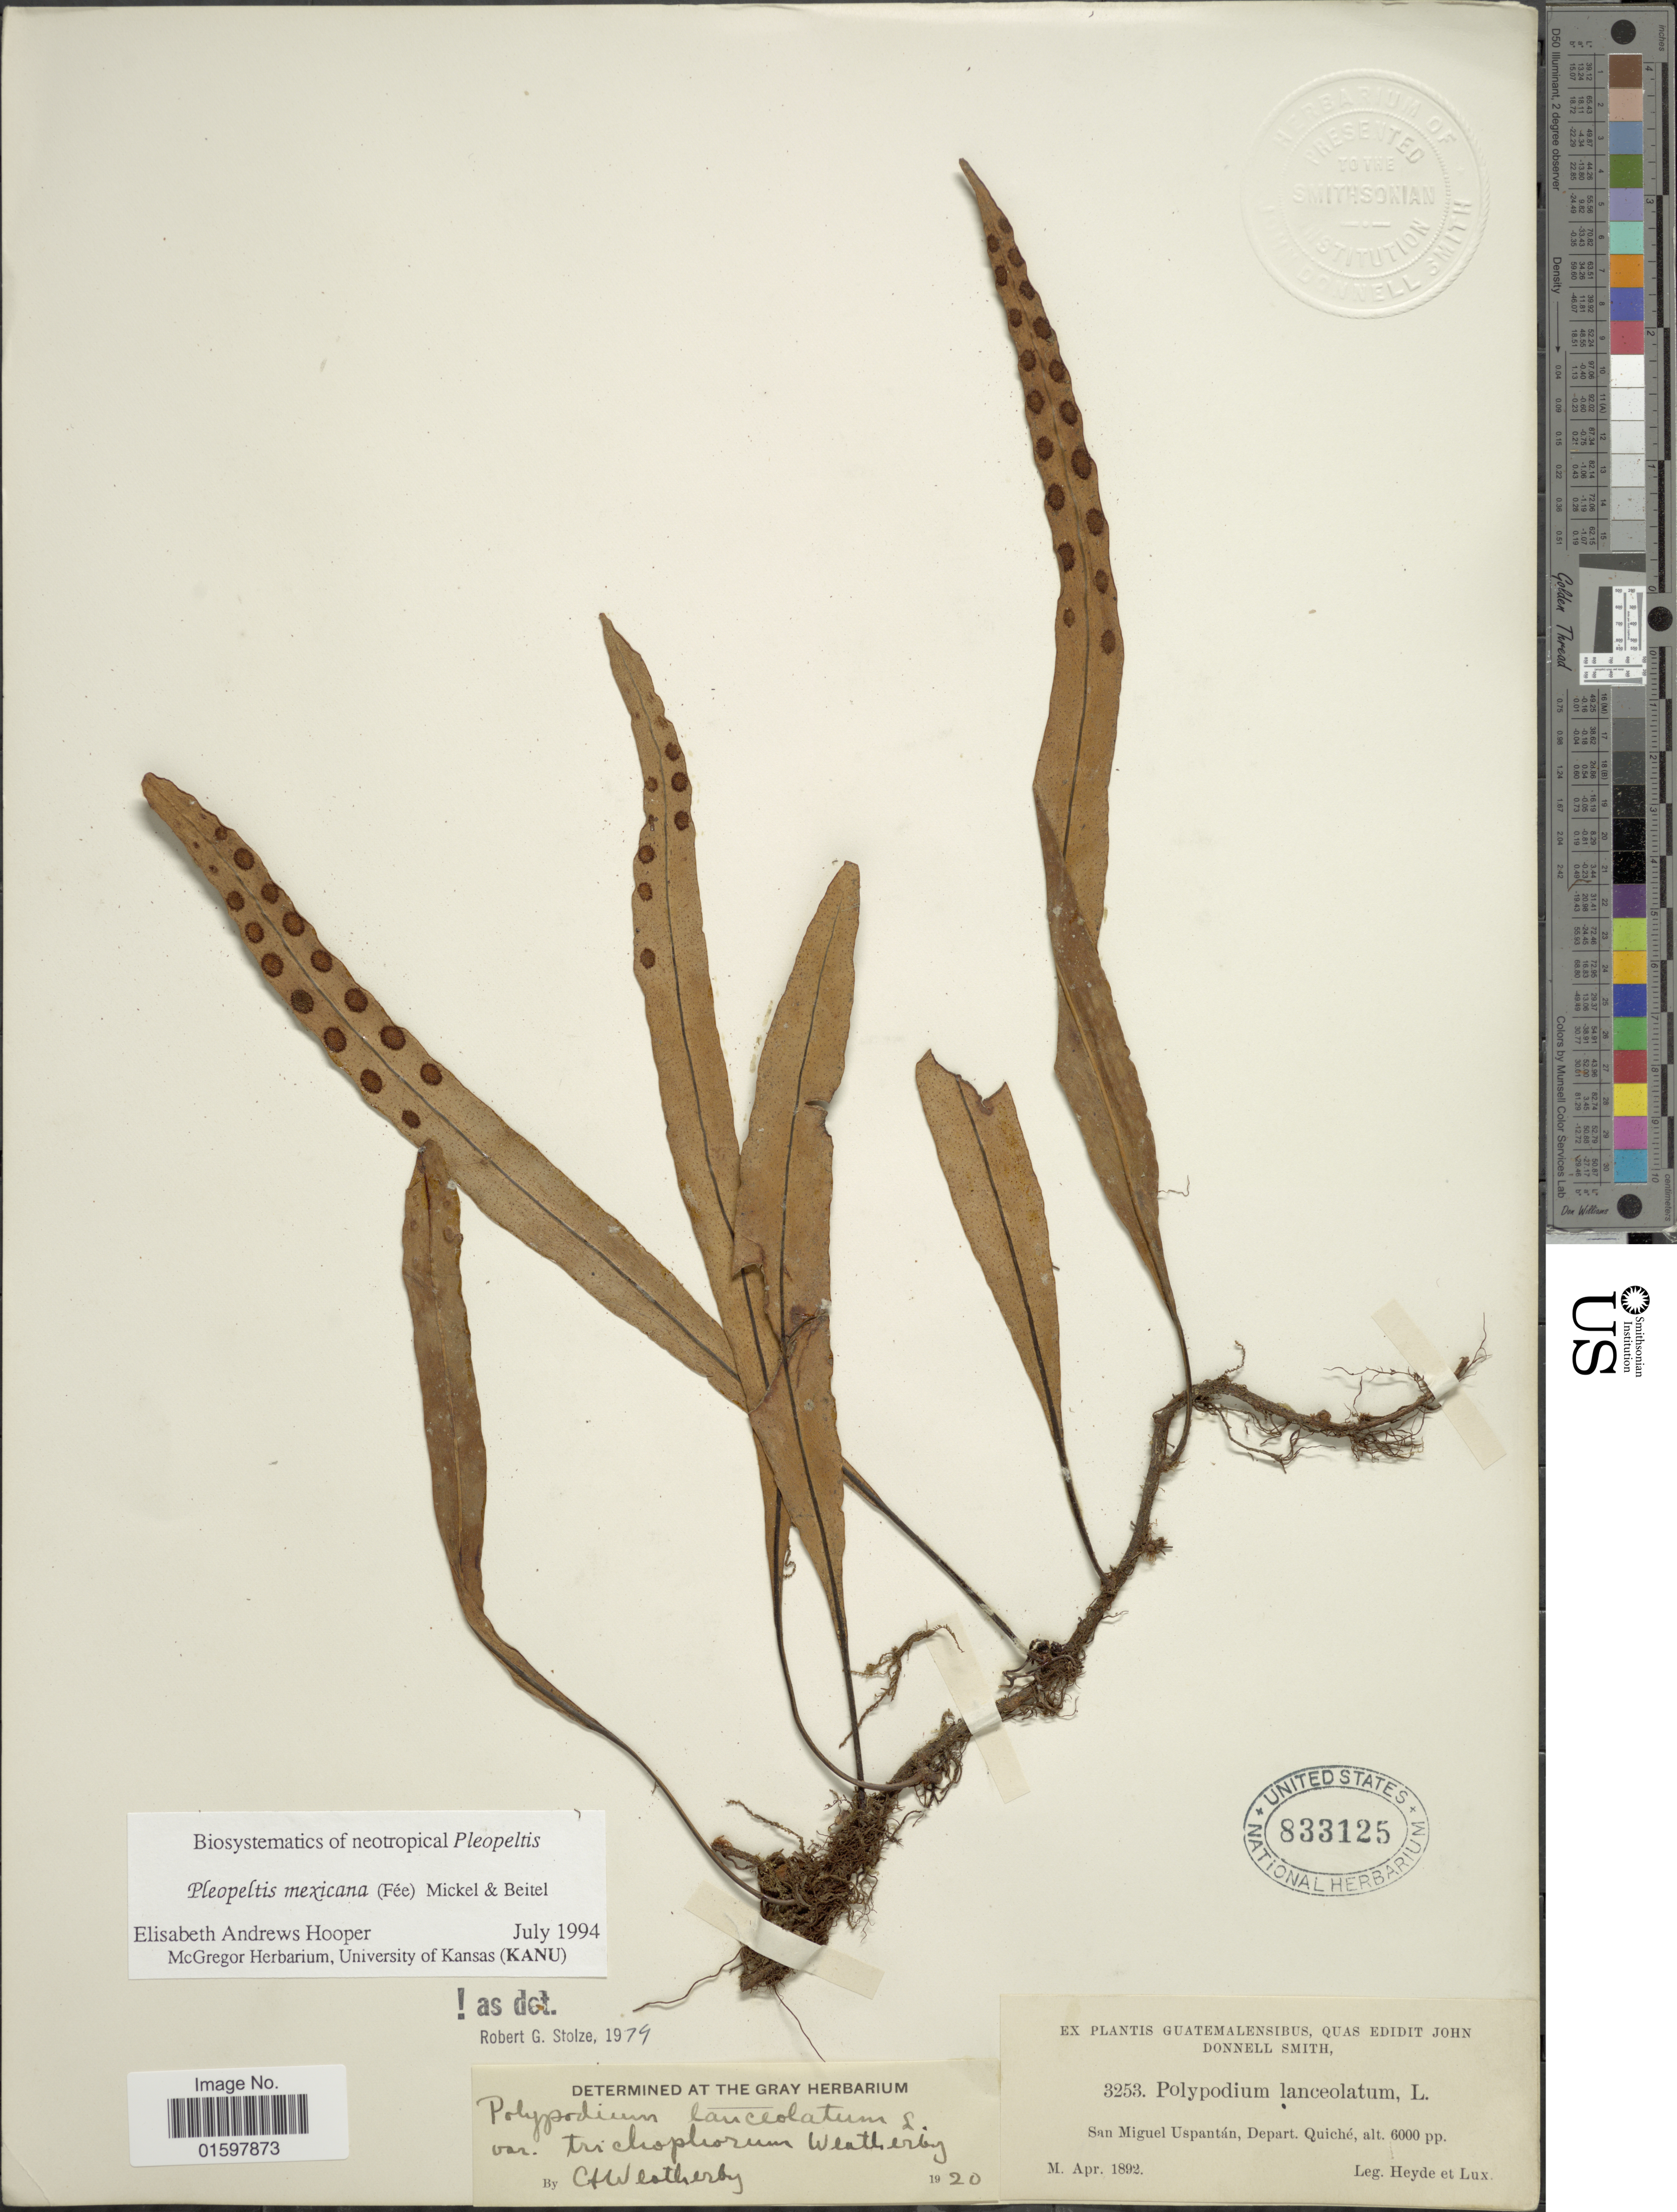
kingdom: Plantae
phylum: Tracheophyta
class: Polypodiopsida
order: Polypodiales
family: Polypodiaceae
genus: Pleopeltis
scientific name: Pleopeltis mexicana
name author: (Fée) Mickel & Beitel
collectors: Heyde & Lux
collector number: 3253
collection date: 1892-04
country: Guatemala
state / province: El Quiché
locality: San Miguel Uspantán, Depart Quiché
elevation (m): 1829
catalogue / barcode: US 833125